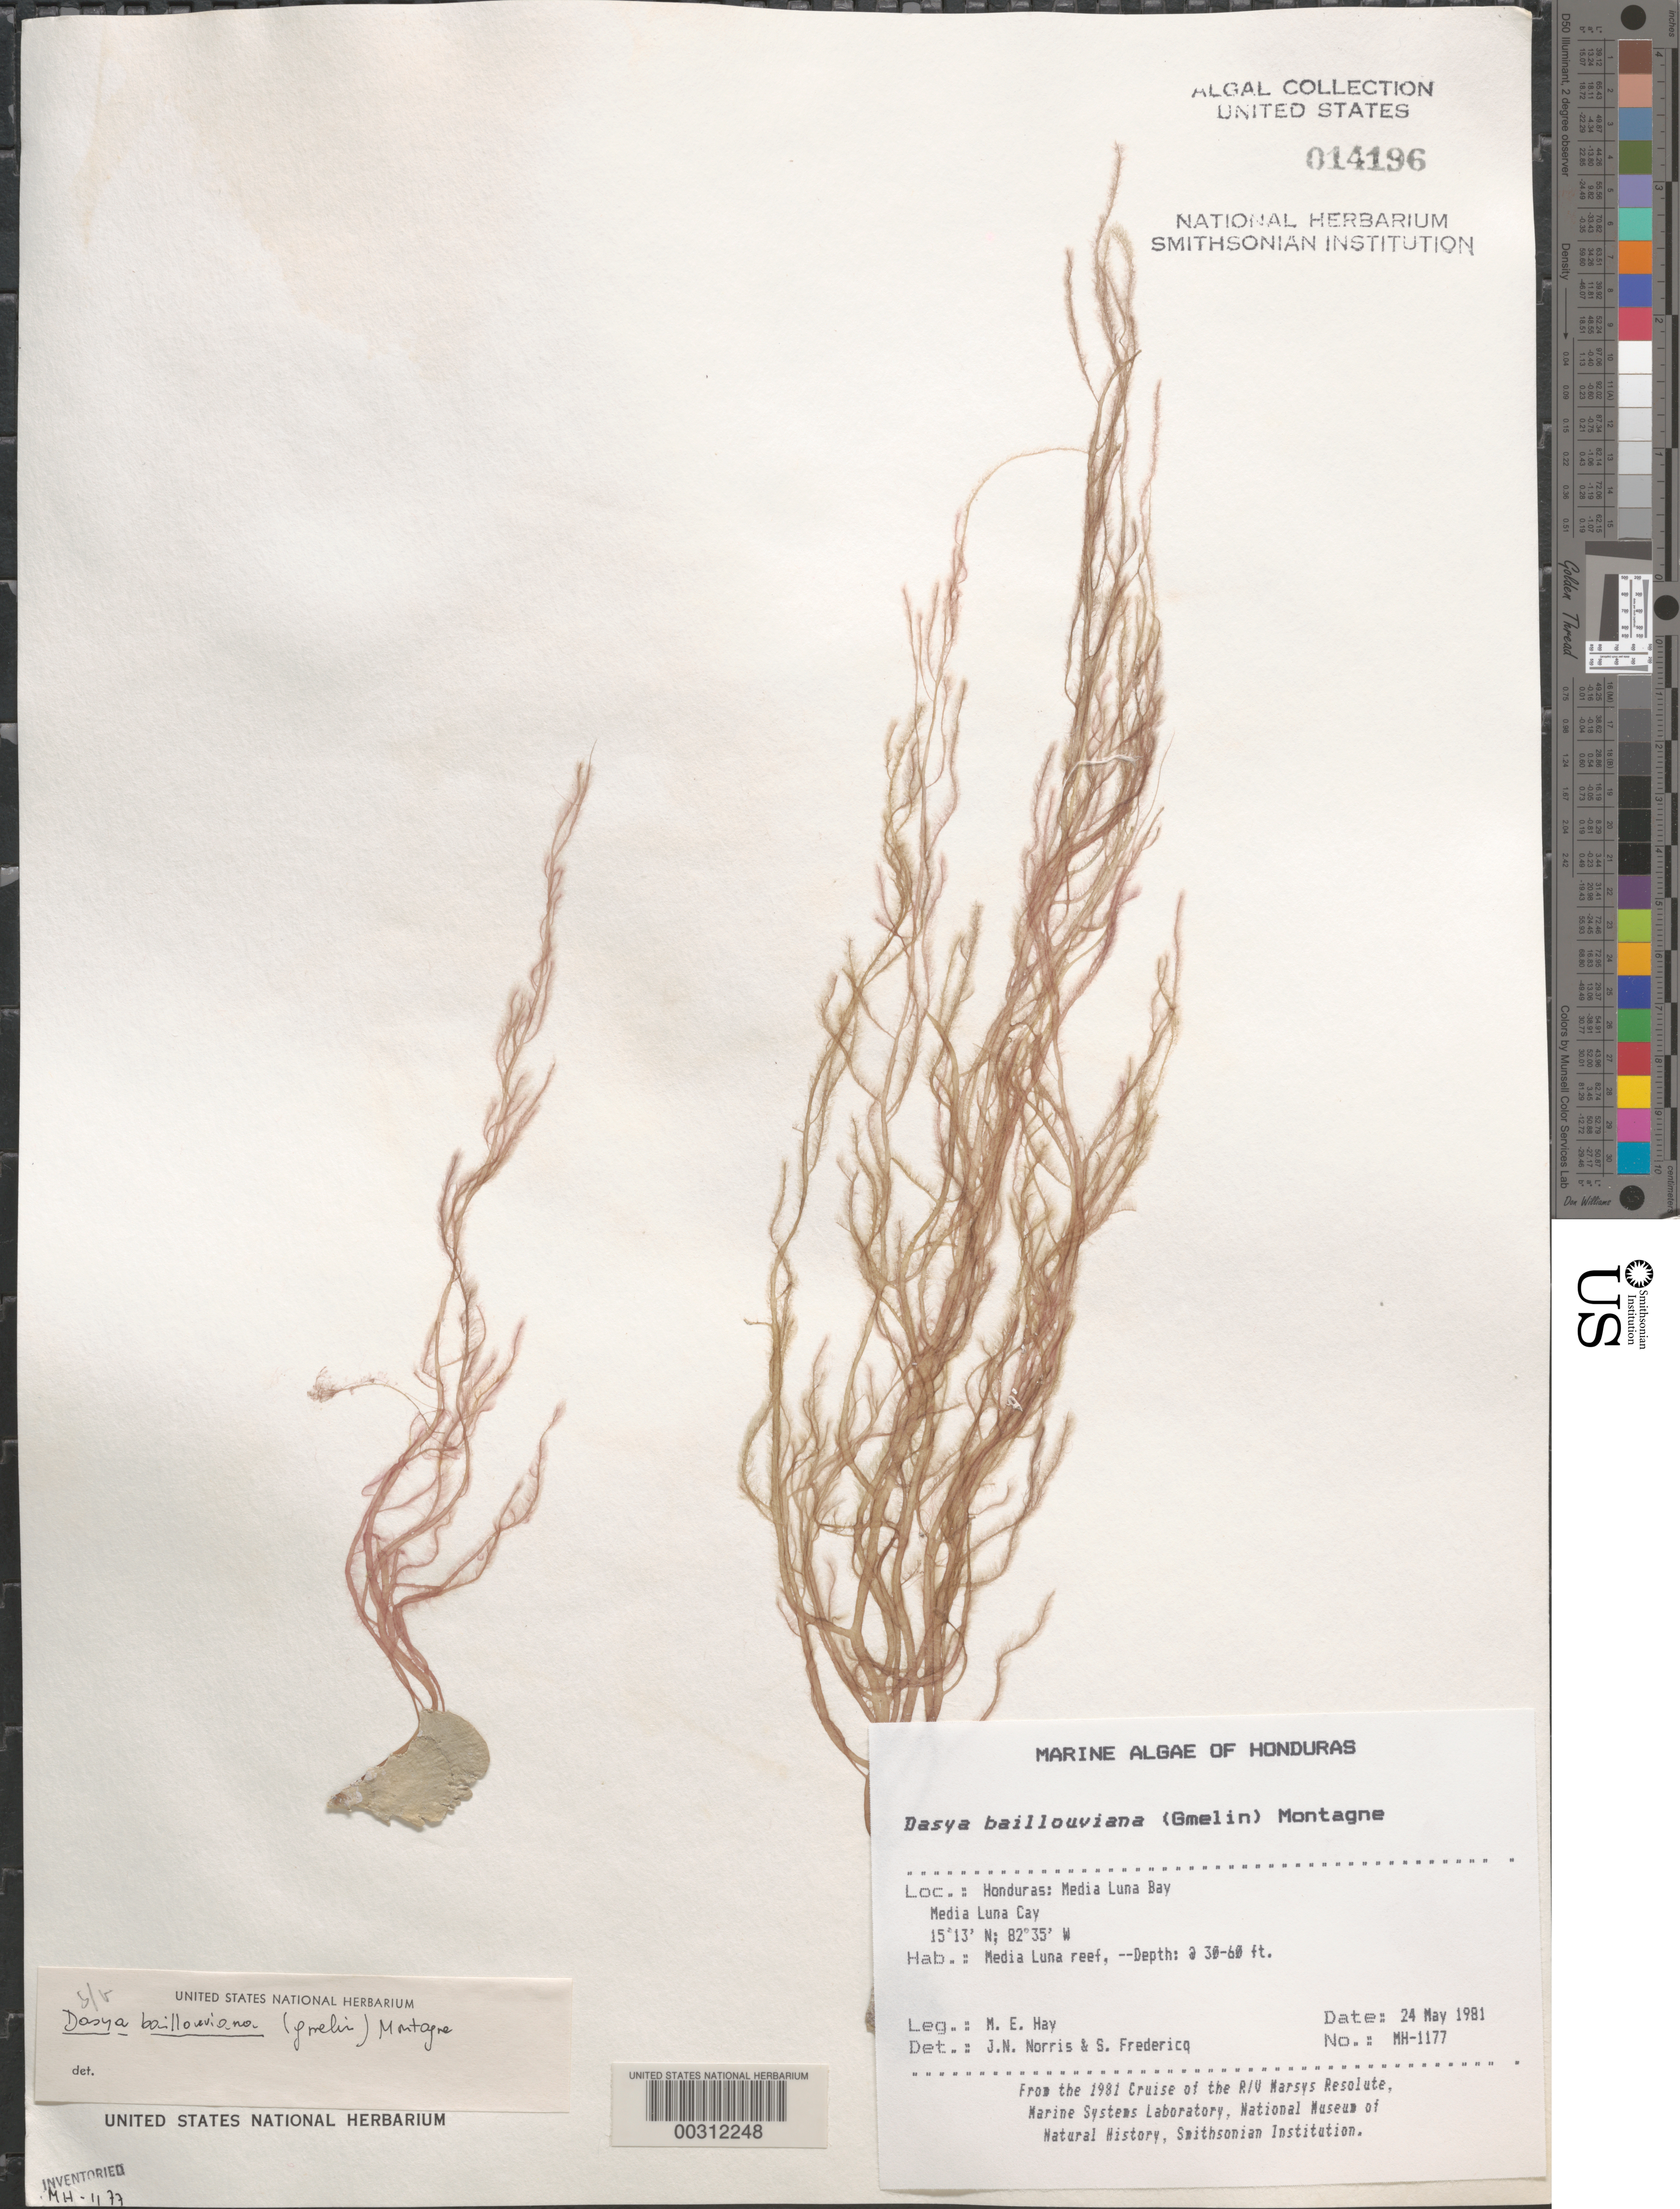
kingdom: Plantae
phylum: Rhodophyta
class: Florideophyceae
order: Ceramiales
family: Dasyaceae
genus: Dasya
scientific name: Dasya pedicellata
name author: (C. Agardh) C. Agardh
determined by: Algae name updating Project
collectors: M. E. Hay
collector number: MEH-1177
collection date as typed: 24 May 1981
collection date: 1981-05-24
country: Honduras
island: Media Luna Cay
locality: Media Luna Bay, Media Luna Reef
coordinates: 15 13' N, 82 35' W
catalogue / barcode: US 14196